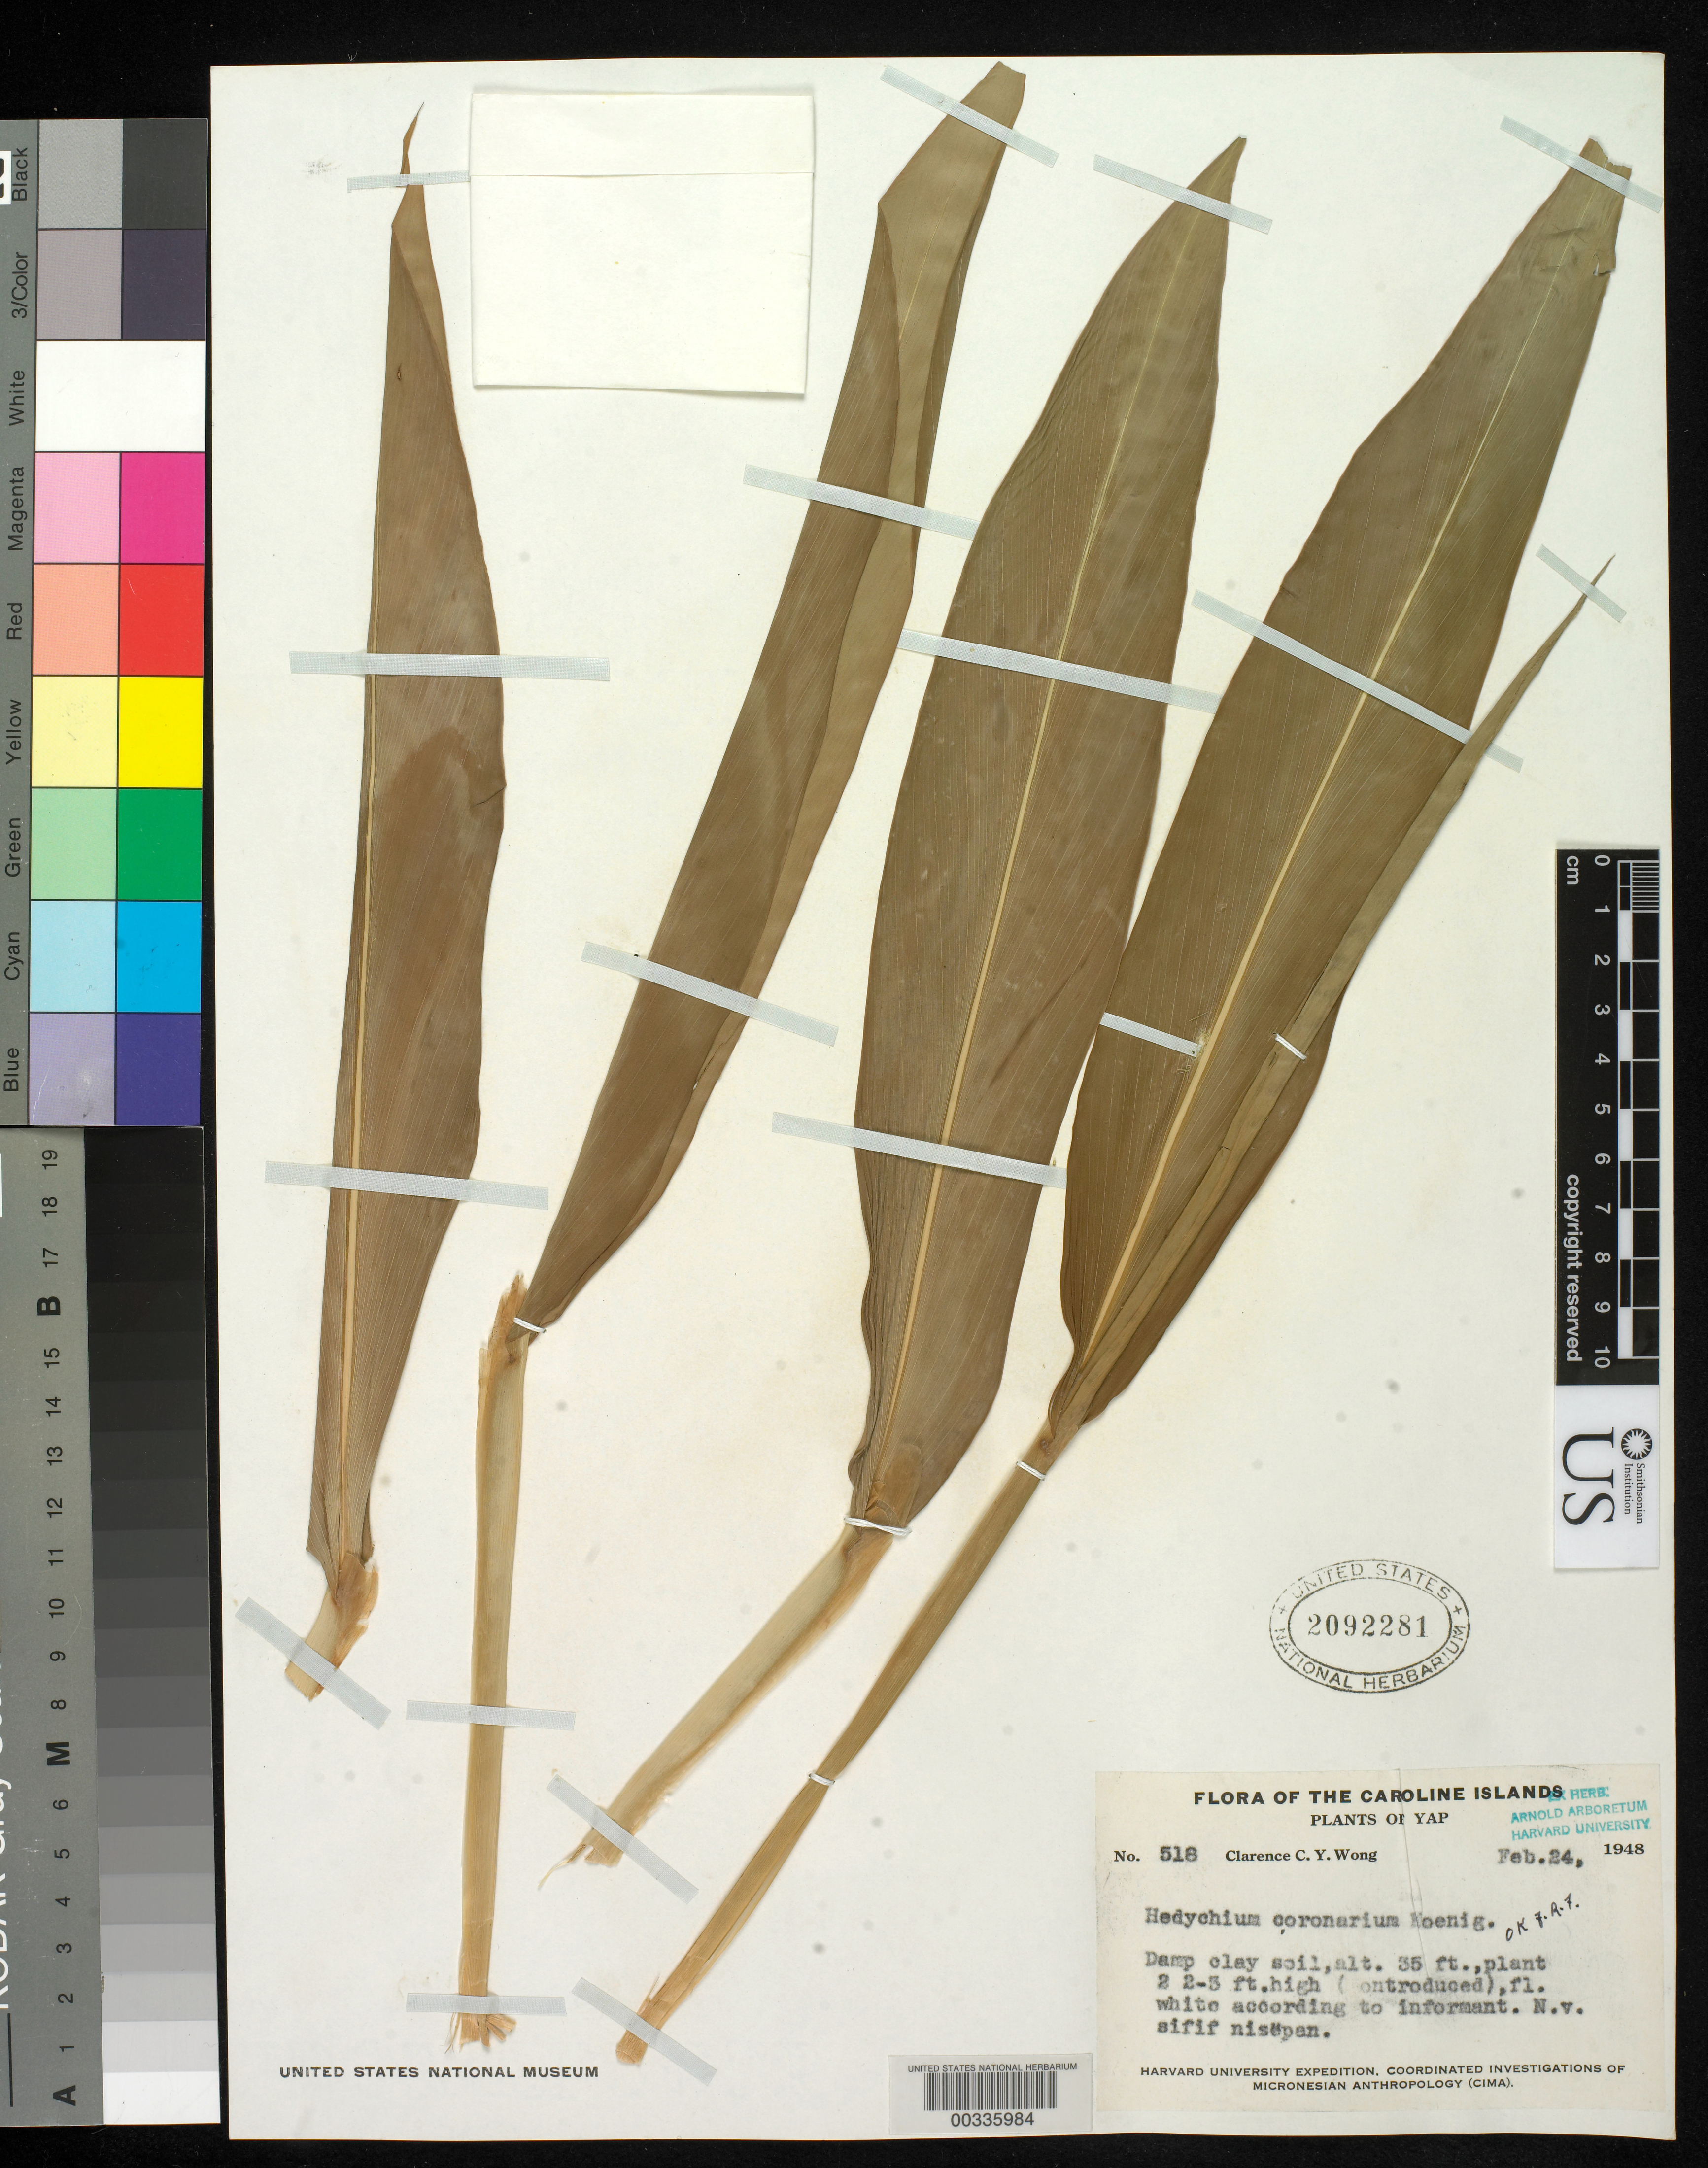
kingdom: Plantae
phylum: Tracheophyta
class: Liliopsida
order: Zingiberales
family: Zingiberaceae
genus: Hedychium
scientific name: Hedychium coronarium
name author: J. Koenig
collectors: C. Wong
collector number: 518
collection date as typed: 24 Feb 1948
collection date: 1948-02-24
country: Micronesia, Federated States of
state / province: Yap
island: Yap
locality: Ngolok, Rul, Yap Island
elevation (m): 11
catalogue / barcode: US 2092281